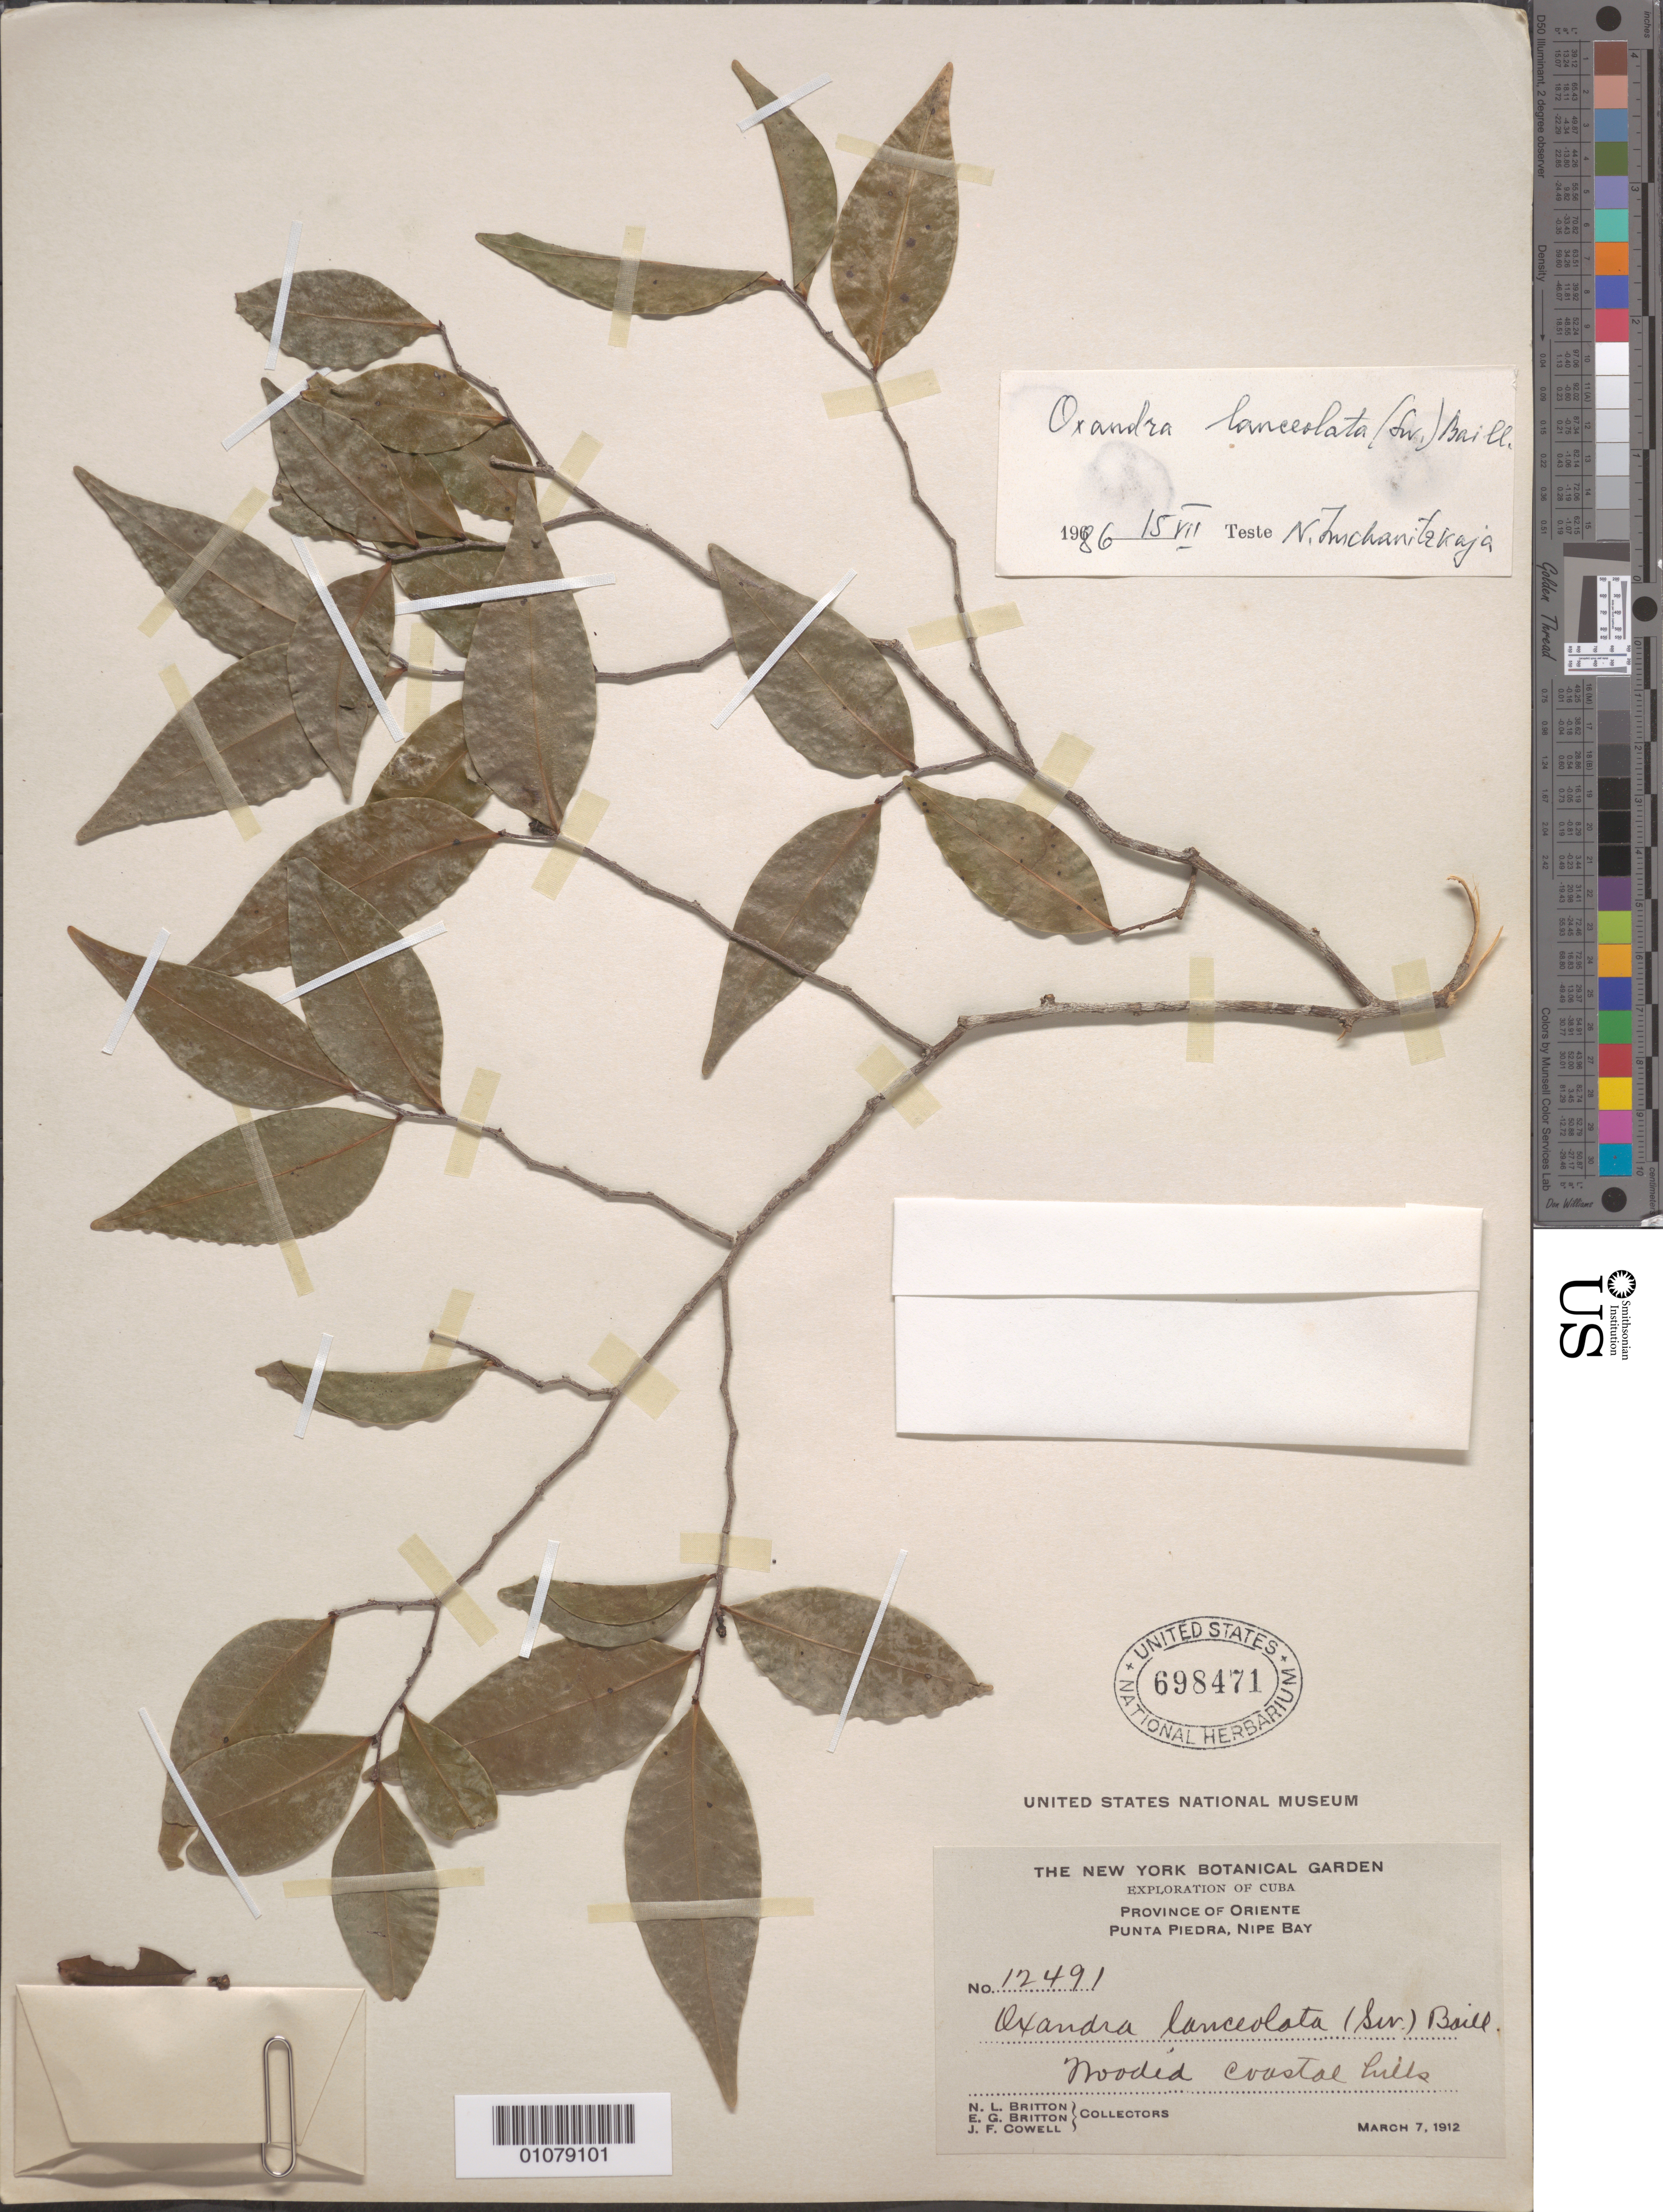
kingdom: Plantae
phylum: Tracheophyta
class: Magnoliopsida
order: Magnoliales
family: Annonaceae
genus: Oxandra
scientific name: Oxandra lanceolata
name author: (Sw.) Baill.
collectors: N. Britton, E. G. Britton & J. F. Cowell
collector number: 12491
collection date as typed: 07 Mar 1912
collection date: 1912-03-07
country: Cuba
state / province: Holguín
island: Cuba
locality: Province of Oriente, Punta Piedra, Nipe Bay, wooded coastal hills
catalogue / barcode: US 698471